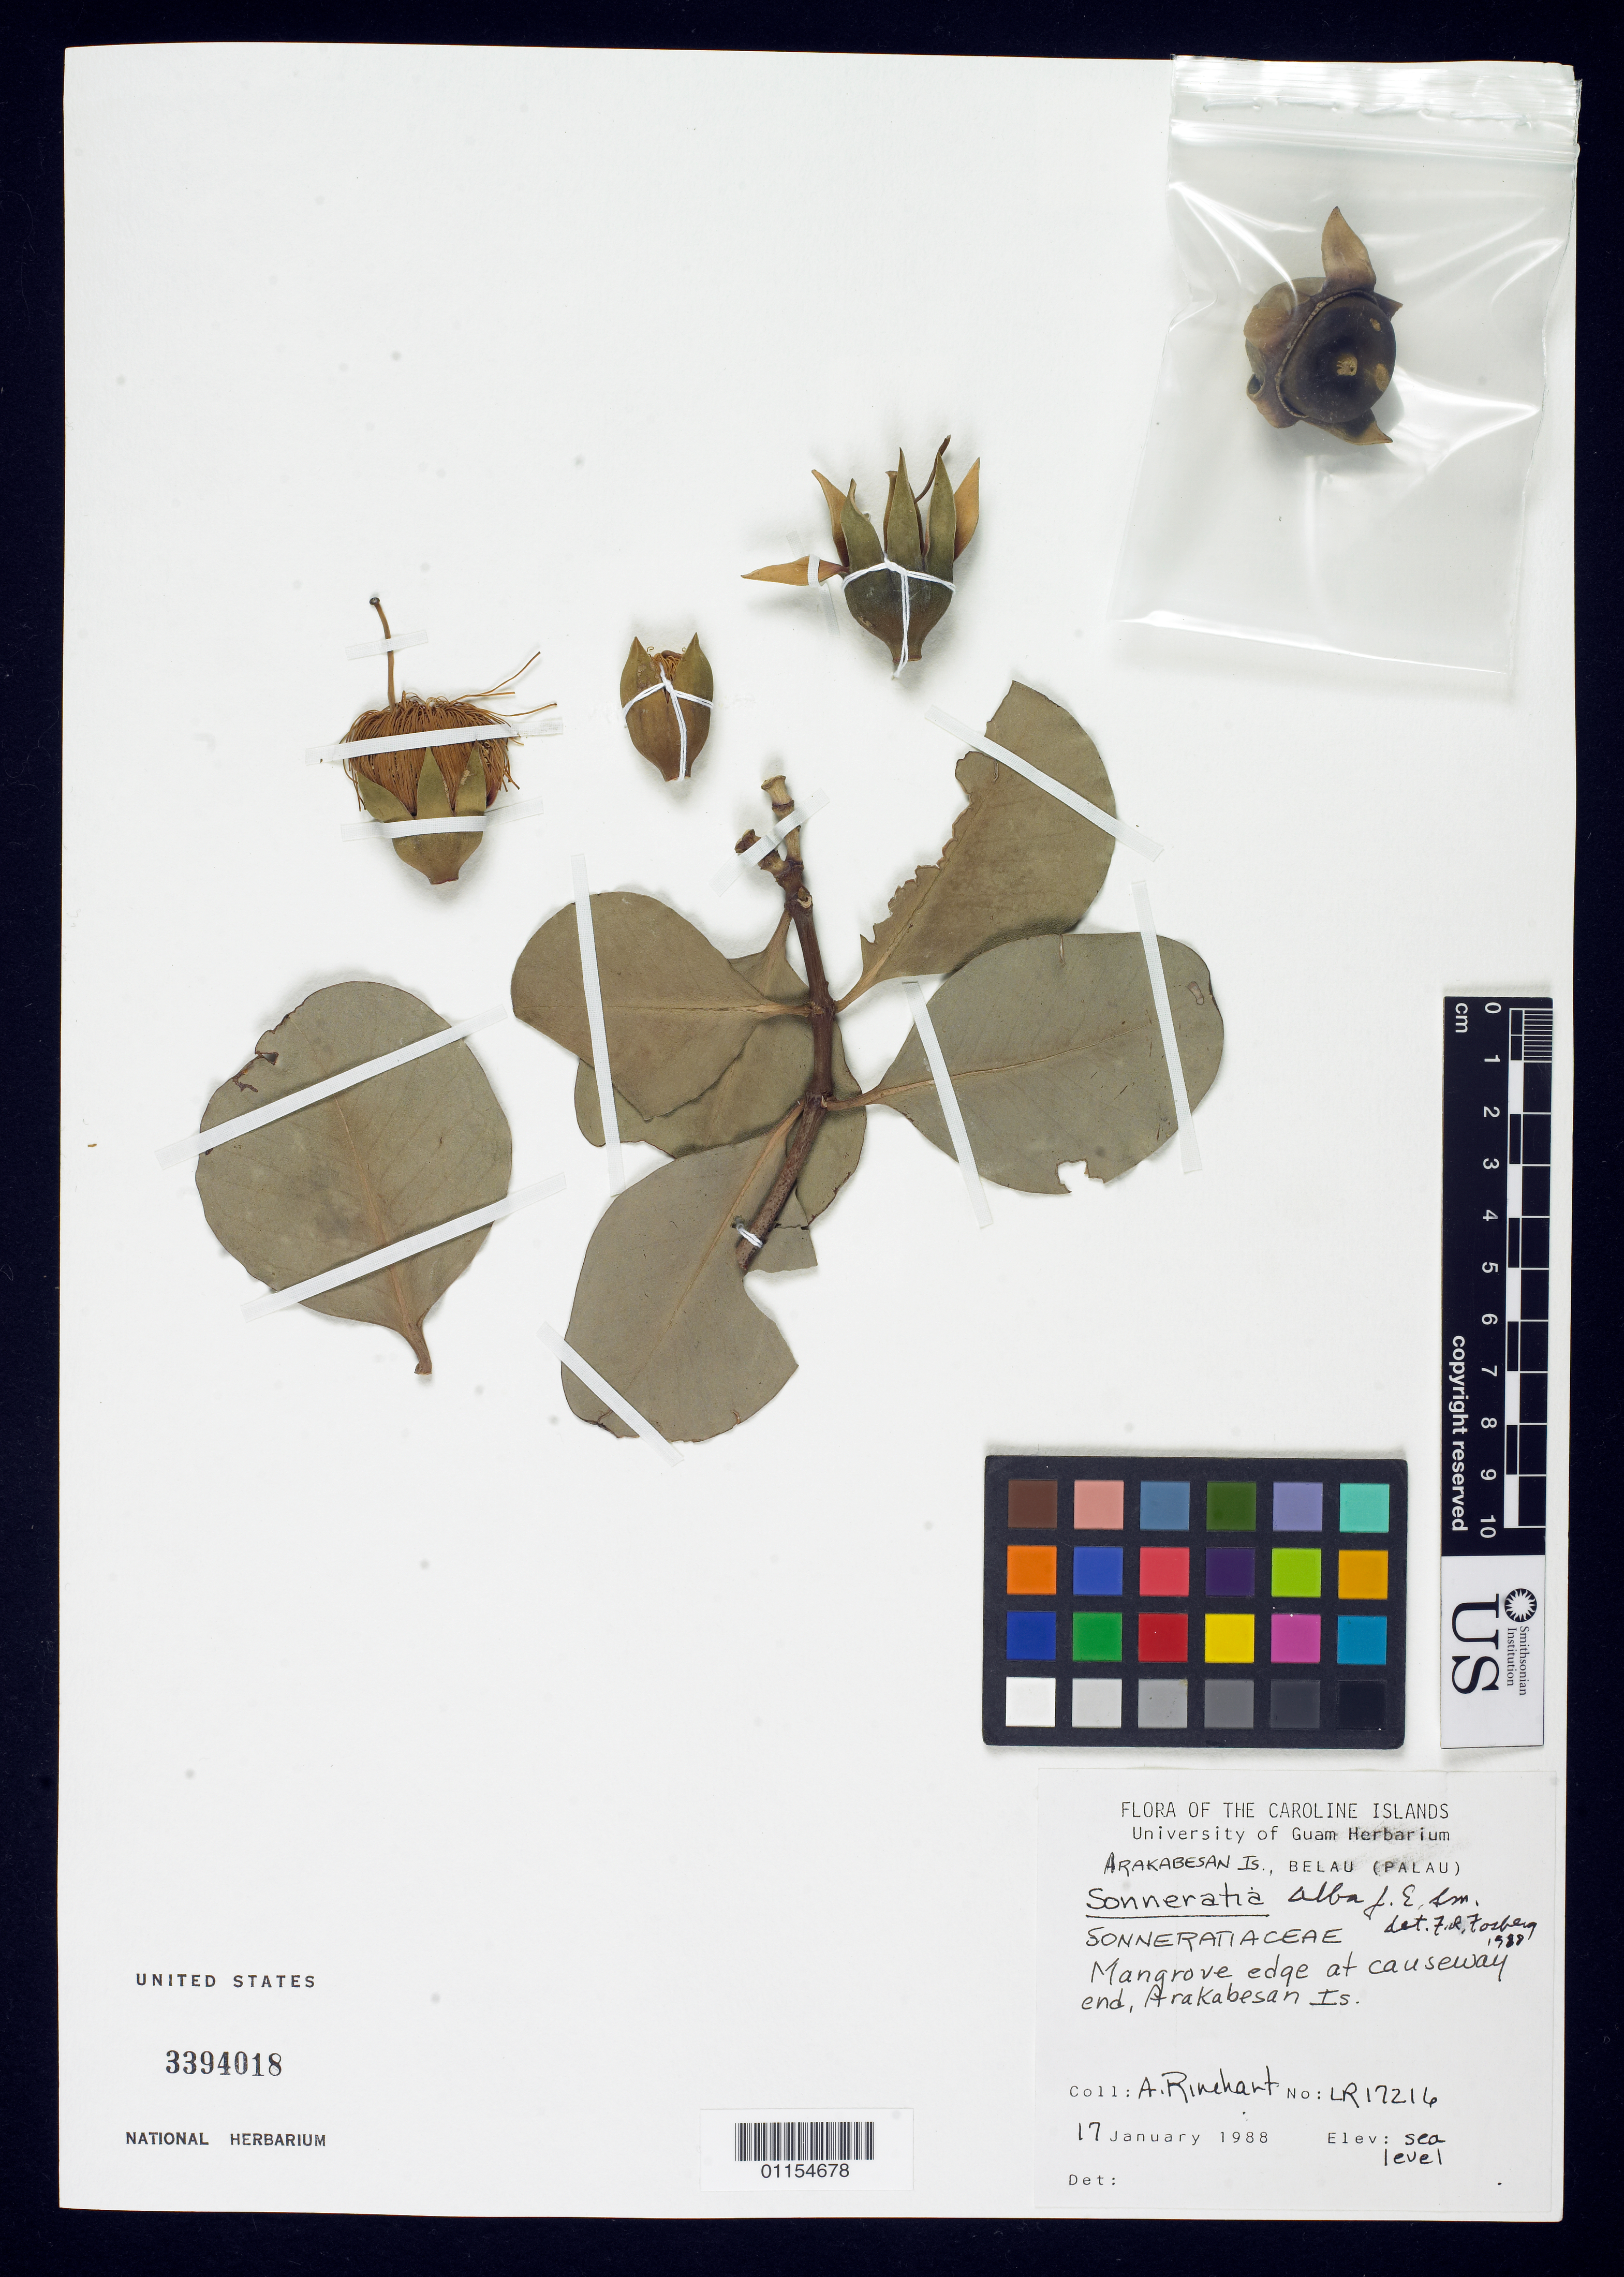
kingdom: Plantae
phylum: Tracheophyta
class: Magnoliopsida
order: Myrtales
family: Lythraceae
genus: Sonneratia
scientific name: Sonneratia alba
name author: Sm.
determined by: Fosberg, F. R.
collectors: A. Rinehart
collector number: LR17216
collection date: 1988-01-17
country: Palau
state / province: Koror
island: Ngerekebesang [Arakabesan]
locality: Causeway end, Arakabesan Is.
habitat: Mangrove edge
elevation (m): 0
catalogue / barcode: US 3394018